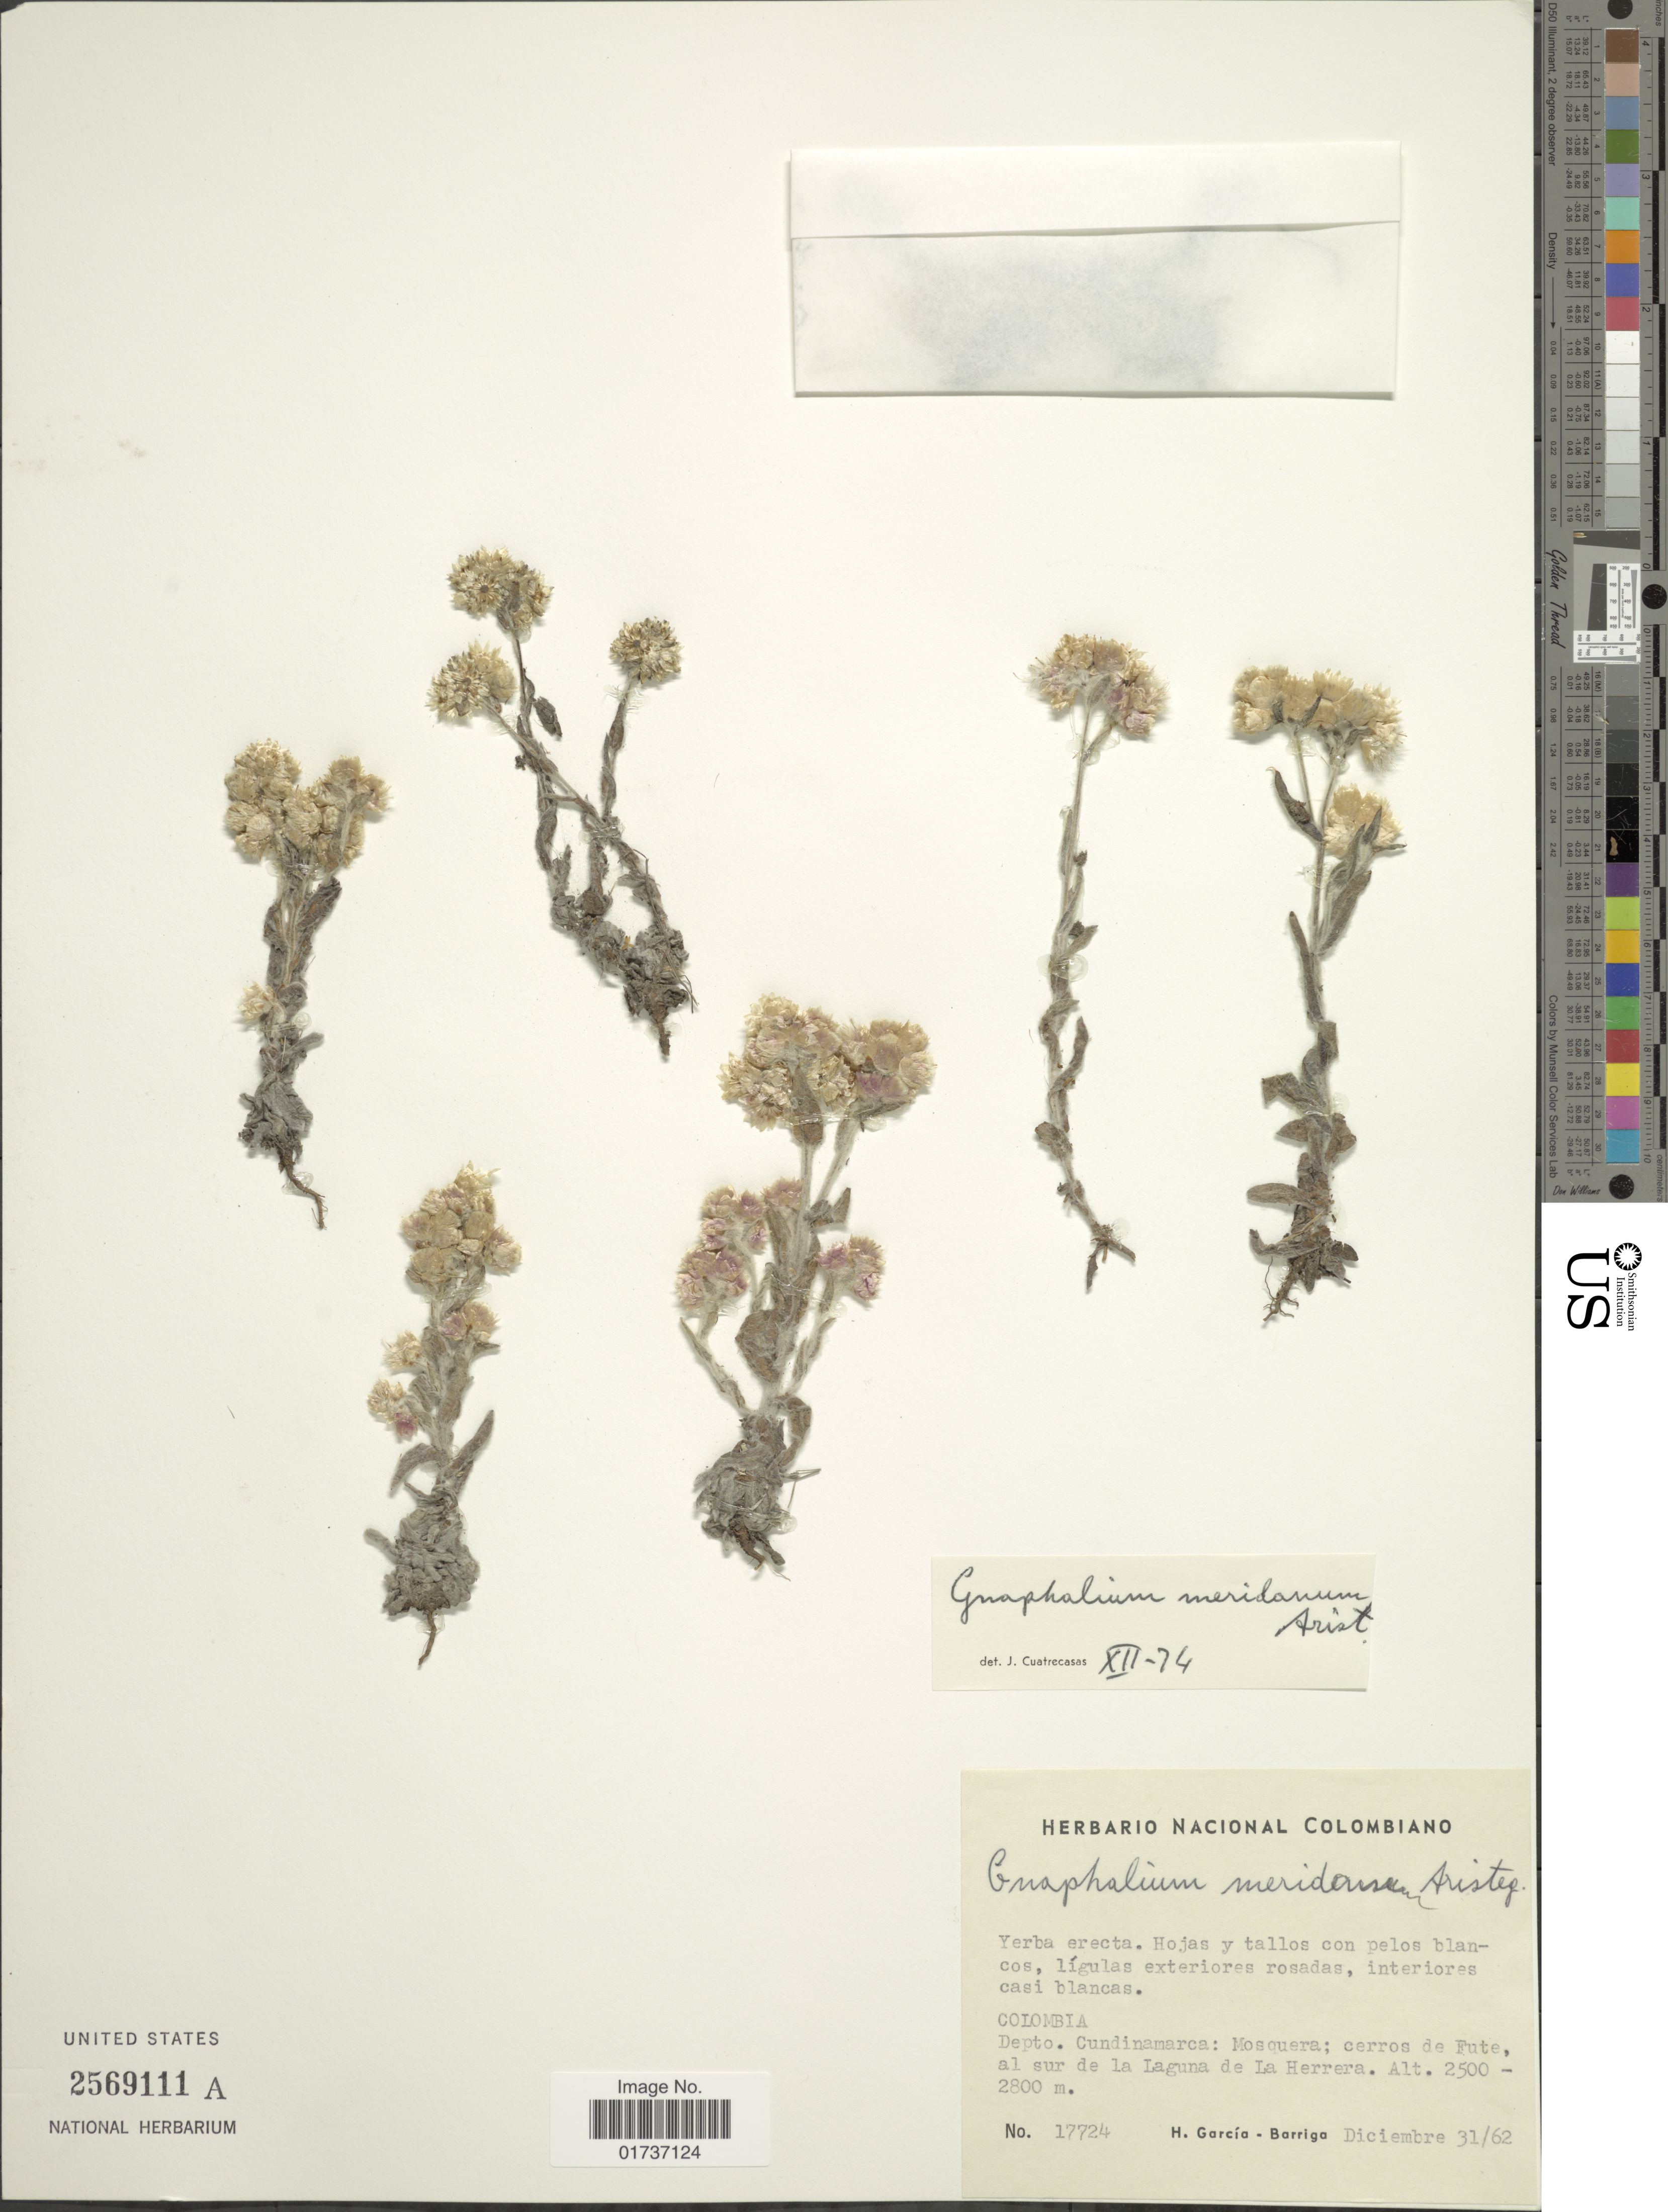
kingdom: Plantae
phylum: Tracheophyta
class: Magnoliopsida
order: Asterales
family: Asteraceae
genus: Gnaphalium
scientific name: Gnaphalium meridanum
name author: Aristeg.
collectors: H. García Barriga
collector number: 17724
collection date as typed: Transcribed d/m/y: 31/12/62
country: Colombia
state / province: Cundinamarca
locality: Depto Cundinamarca: Mosquera; cerros de Fute, al sur de la Laguna de la Herrera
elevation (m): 2500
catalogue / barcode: US 2569111A